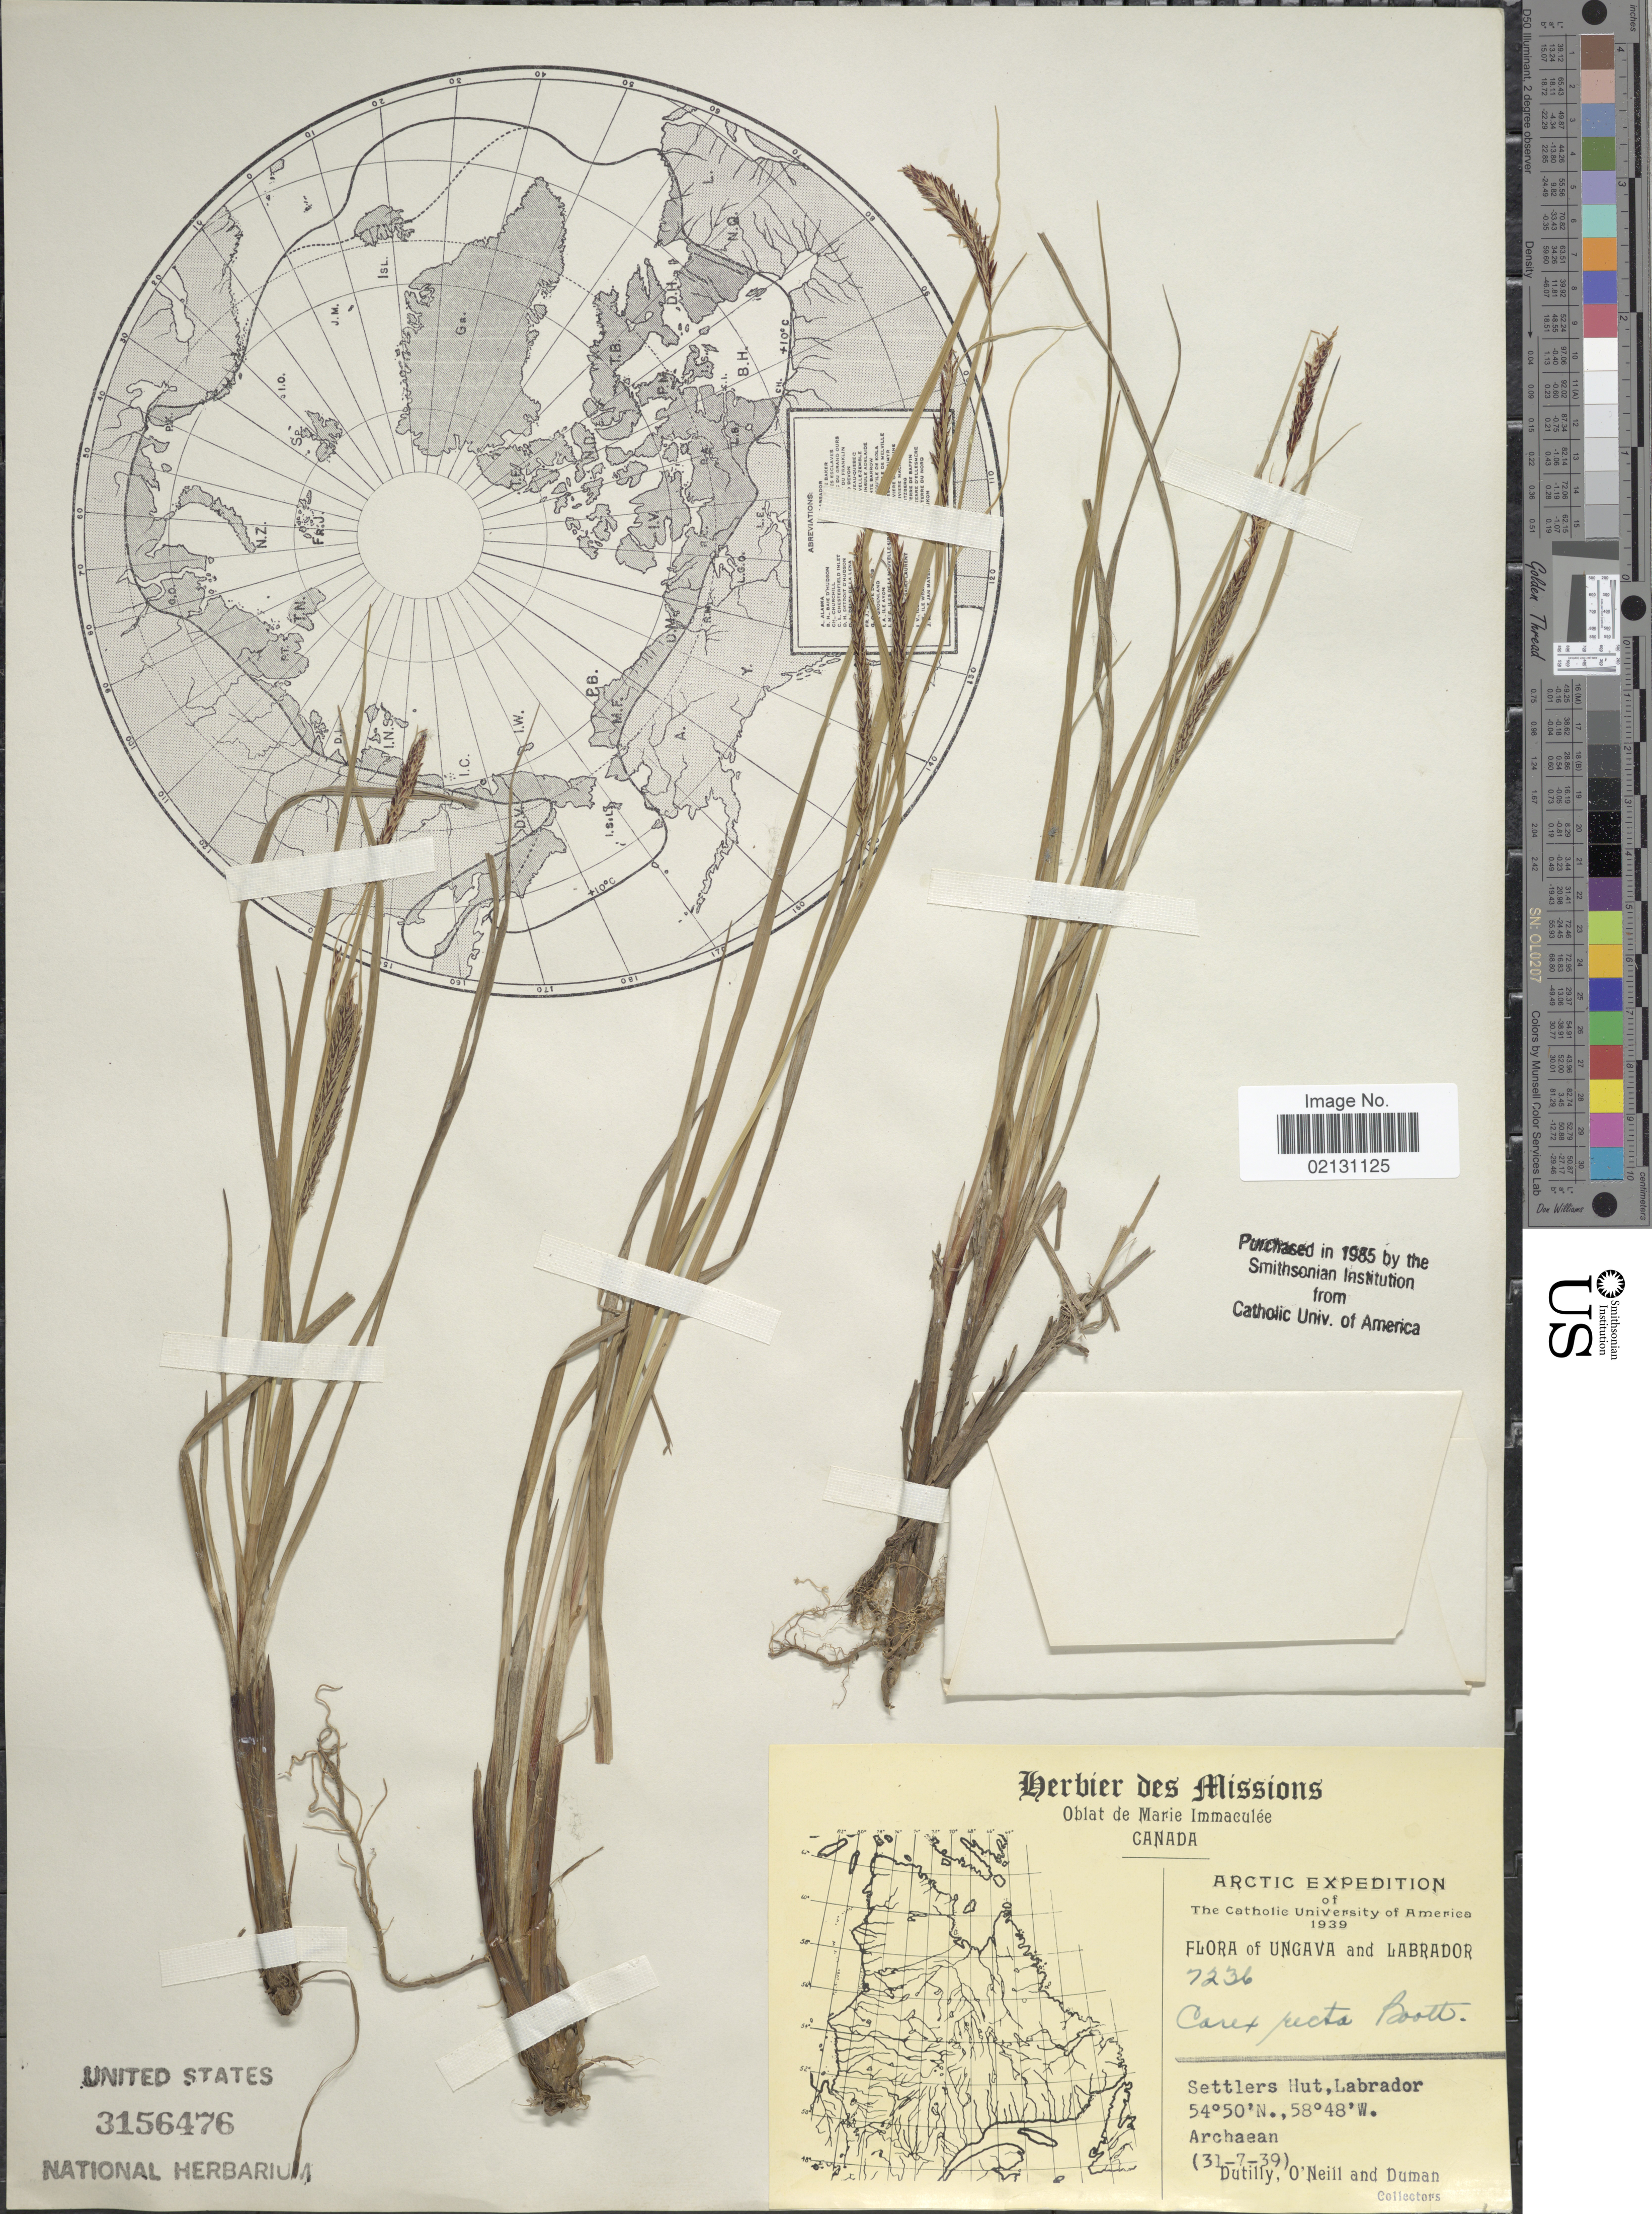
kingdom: Plantae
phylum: Tracheophyta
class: Liliopsida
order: Poales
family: Cyperaceae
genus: Carex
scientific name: Carex recta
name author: Boott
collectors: -. Dutilly, O' Neill & -. Duman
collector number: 7236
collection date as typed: Transcribed d/m/y: 31/7/39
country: Canada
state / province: Newfoundland and Labrador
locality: Arctic, Settlers Hut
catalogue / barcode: US 3156476